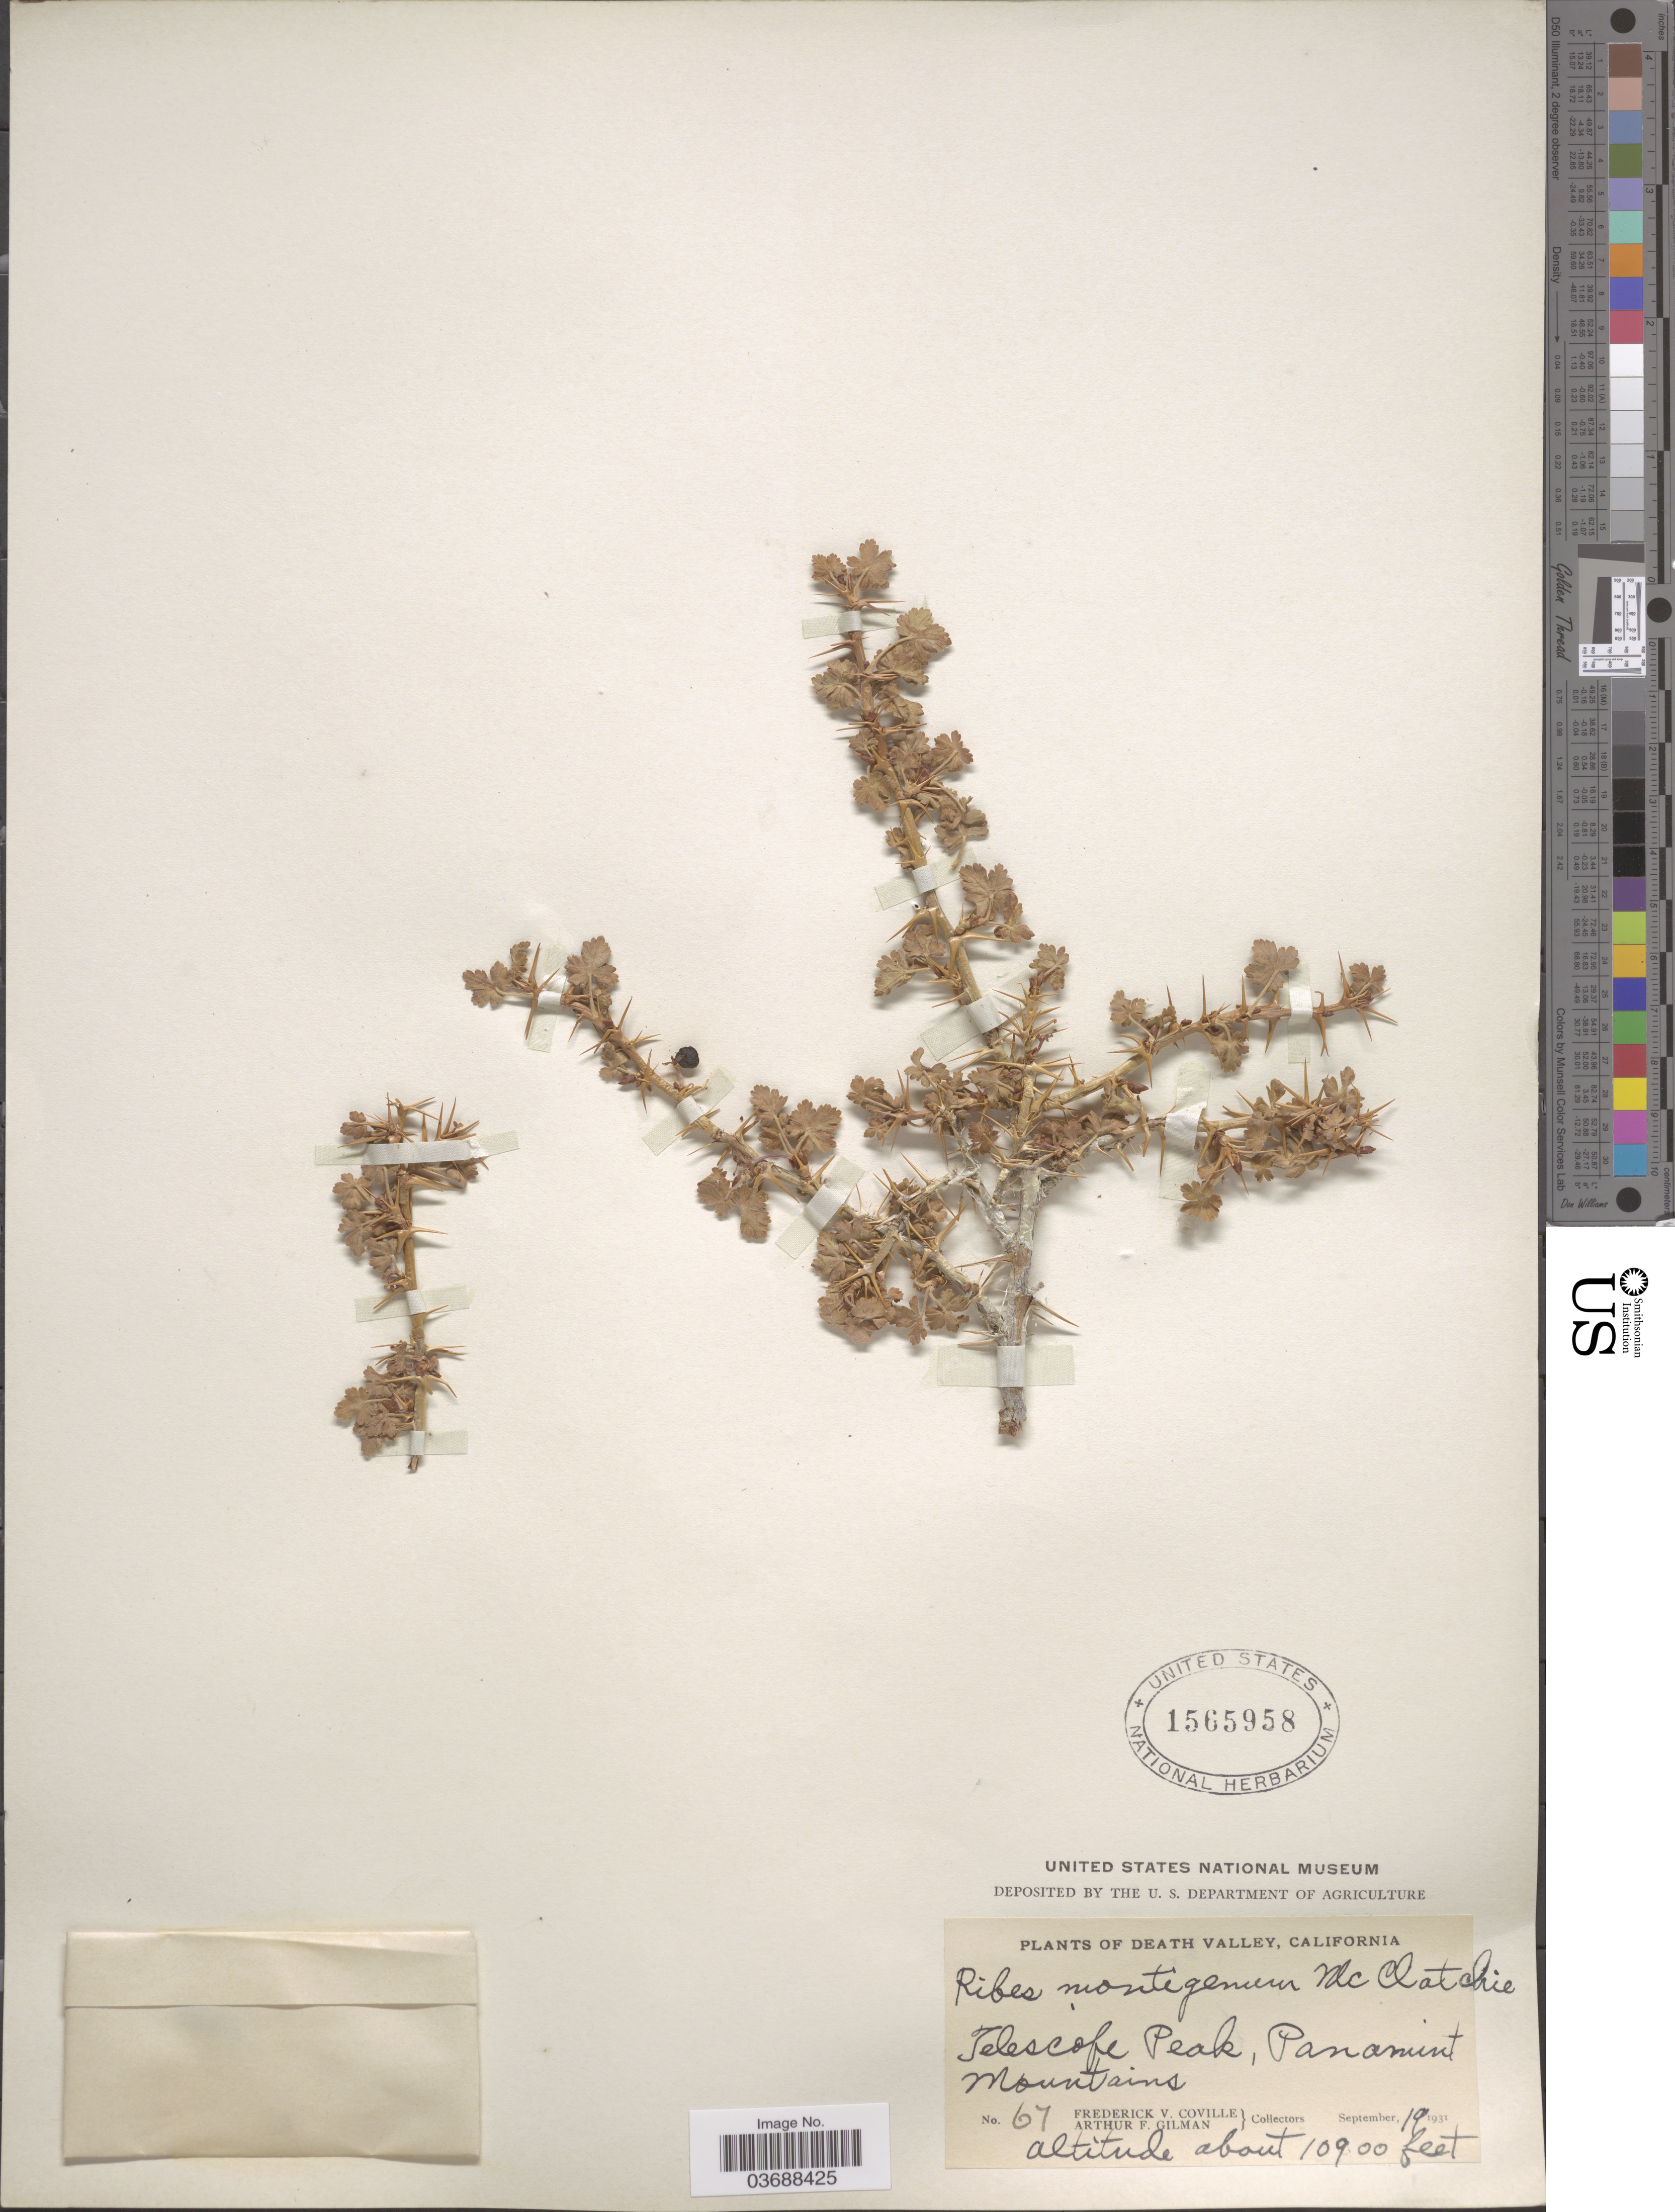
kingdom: Plantae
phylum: Tracheophyta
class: Magnoliopsida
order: Saxifragales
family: Grossulariaceae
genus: Ribes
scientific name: Ribes montigenum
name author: McClatchie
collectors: F. V. Coville & A. Gilman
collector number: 67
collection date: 1931-09-19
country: United States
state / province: California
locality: Death Valley. Telescope Peak, Panamint Mountains.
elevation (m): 3322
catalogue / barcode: US 1565958